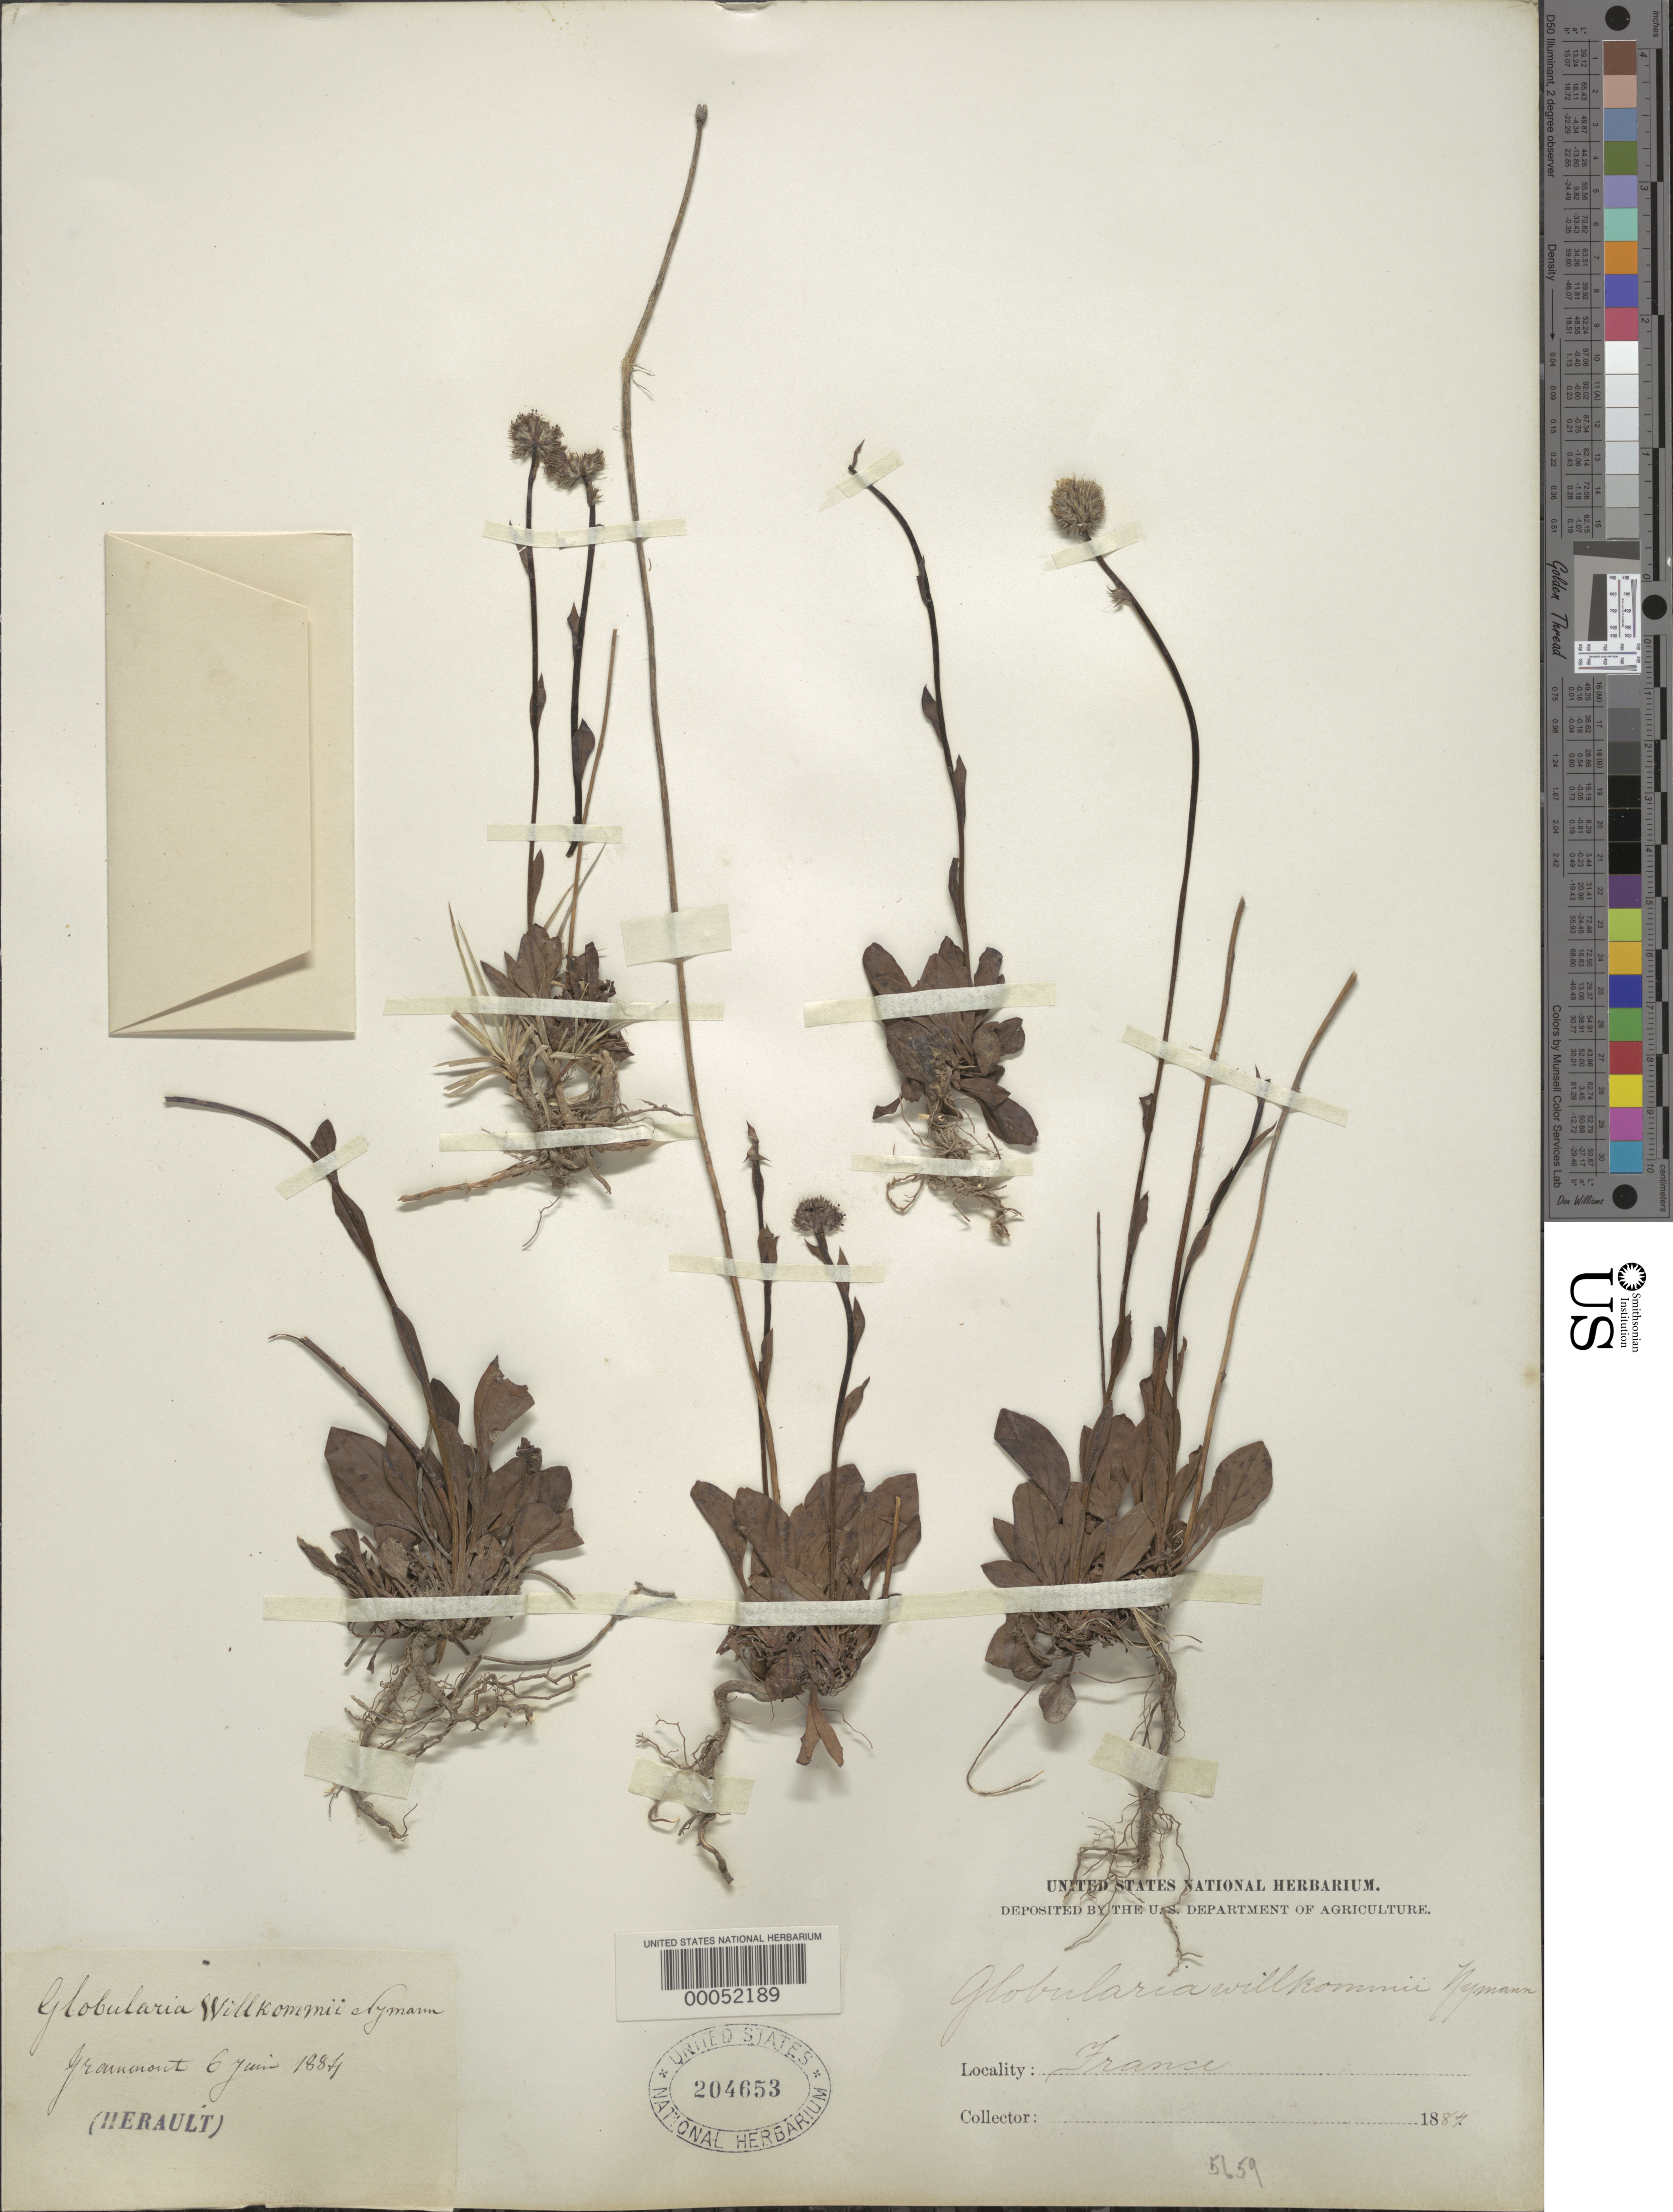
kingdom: Plantae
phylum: Tracheophyta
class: Magnoliopsida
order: Lamiales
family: Plantaginaceae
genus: Globularia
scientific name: Globularia willkommii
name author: Nyman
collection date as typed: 06 Jun 1884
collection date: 1884-06-06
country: France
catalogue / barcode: US 204653